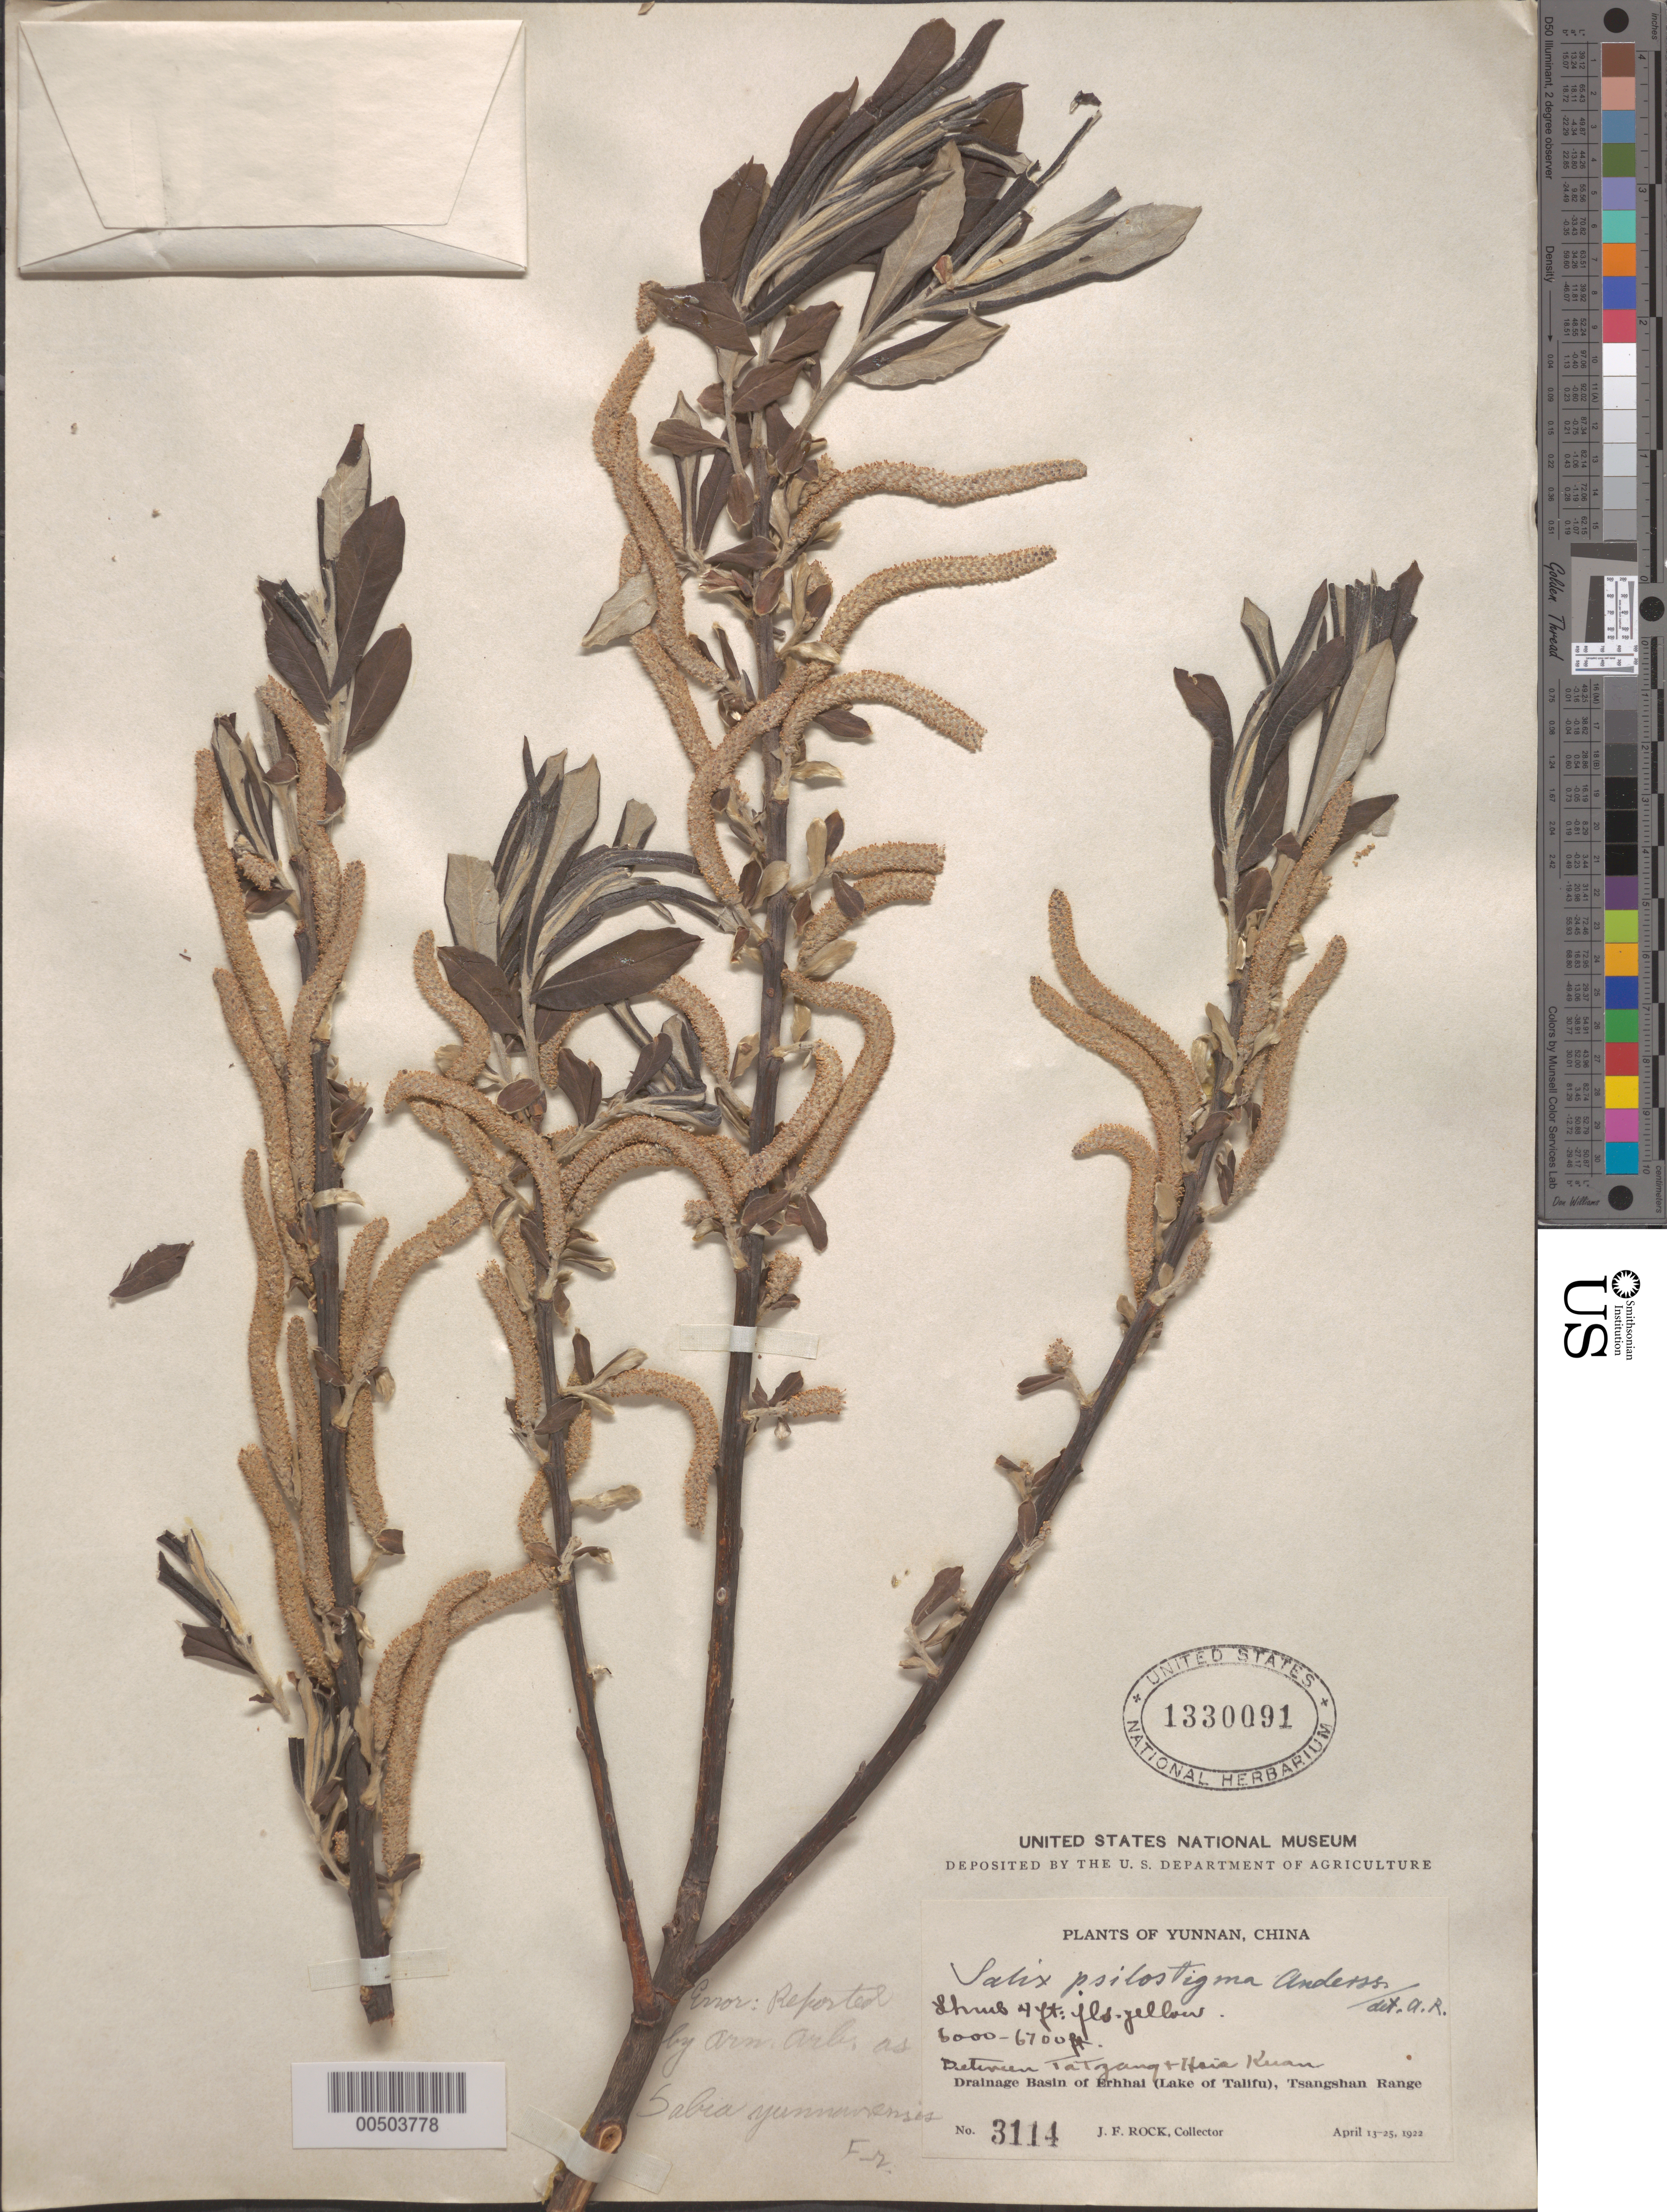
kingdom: Plantae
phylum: Tracheophyta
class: Magnoliopsida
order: Malpighiales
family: Salicaceae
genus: Salix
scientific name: Salix psilostigma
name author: Andersson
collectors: J. F. Rock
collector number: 3114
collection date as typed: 13 Apr 1922 to 25 Apr 1922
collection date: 1922-04-13/1922-04-25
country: China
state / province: Yunnan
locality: Drainage Basin of Erhhai(Lake of Talifu), Tsangshan Range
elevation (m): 1829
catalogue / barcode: US 1330091